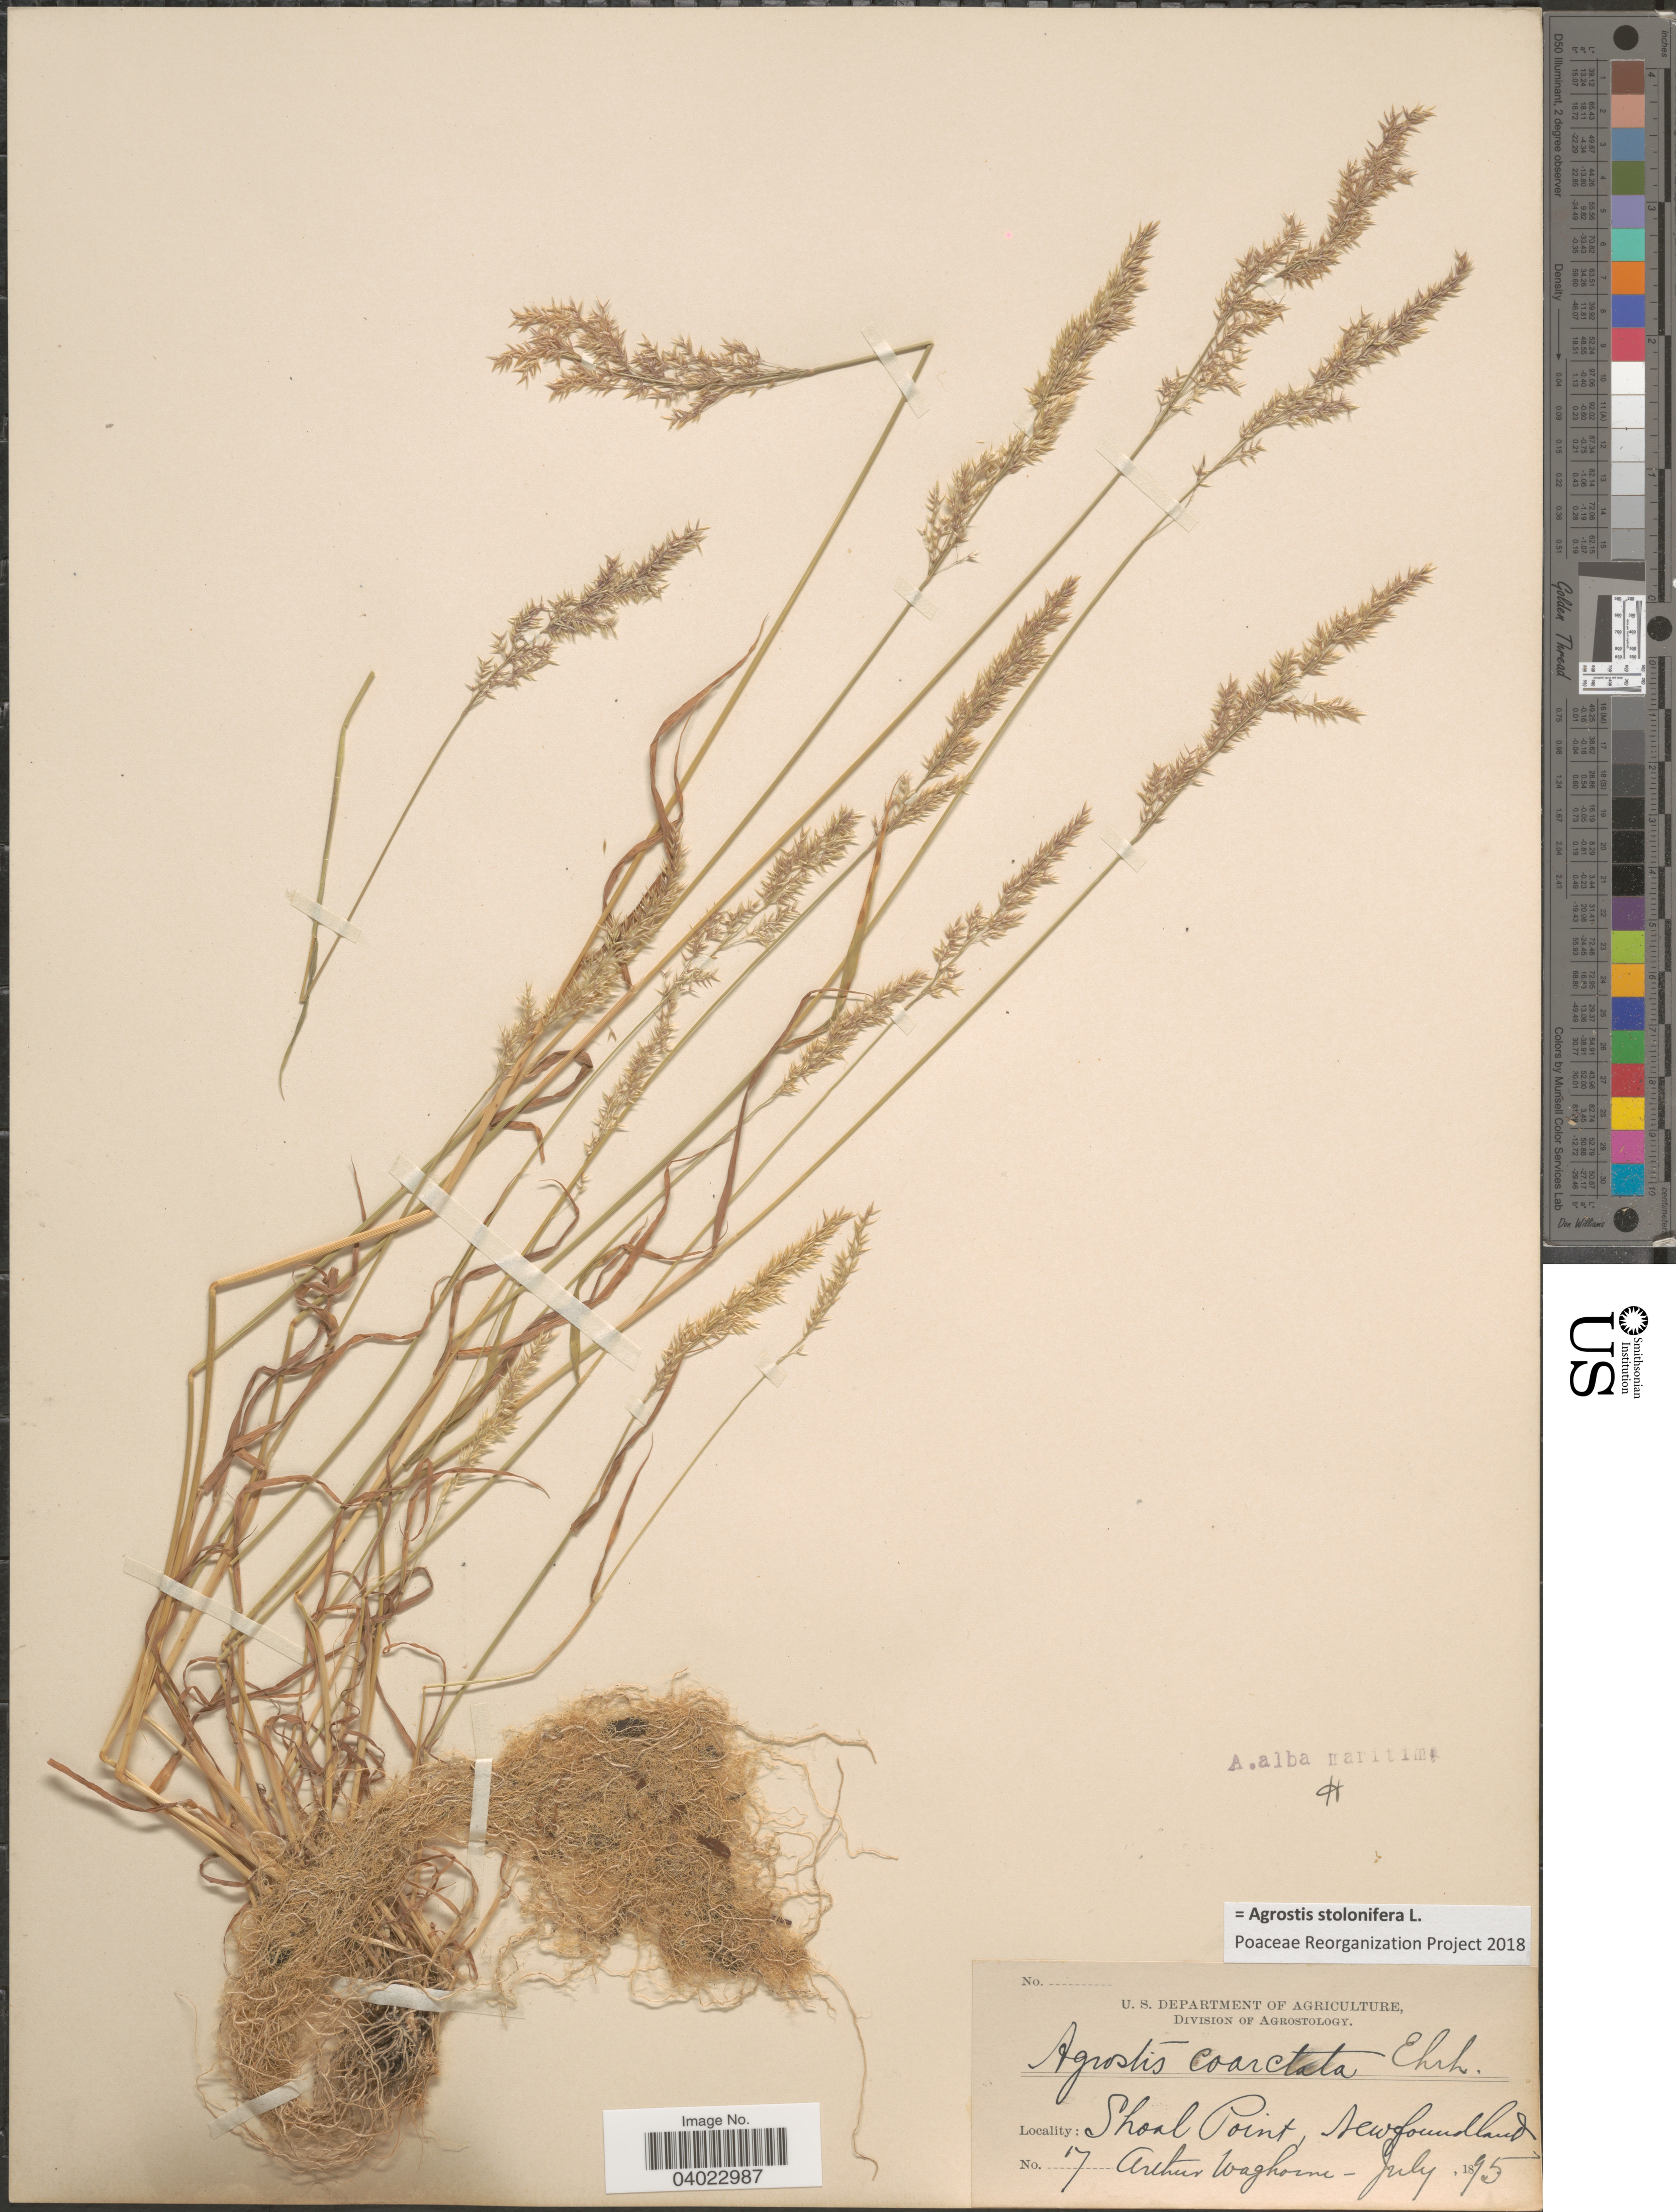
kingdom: Plantae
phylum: Tracheophyta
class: Liliopsida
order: Poales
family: Poaceae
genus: Agrostis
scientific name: Agrostis stolonifera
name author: L.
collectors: A. Waghorne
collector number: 17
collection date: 1895-07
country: Canada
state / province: Newfoundland and Labrador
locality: Shoal Point.